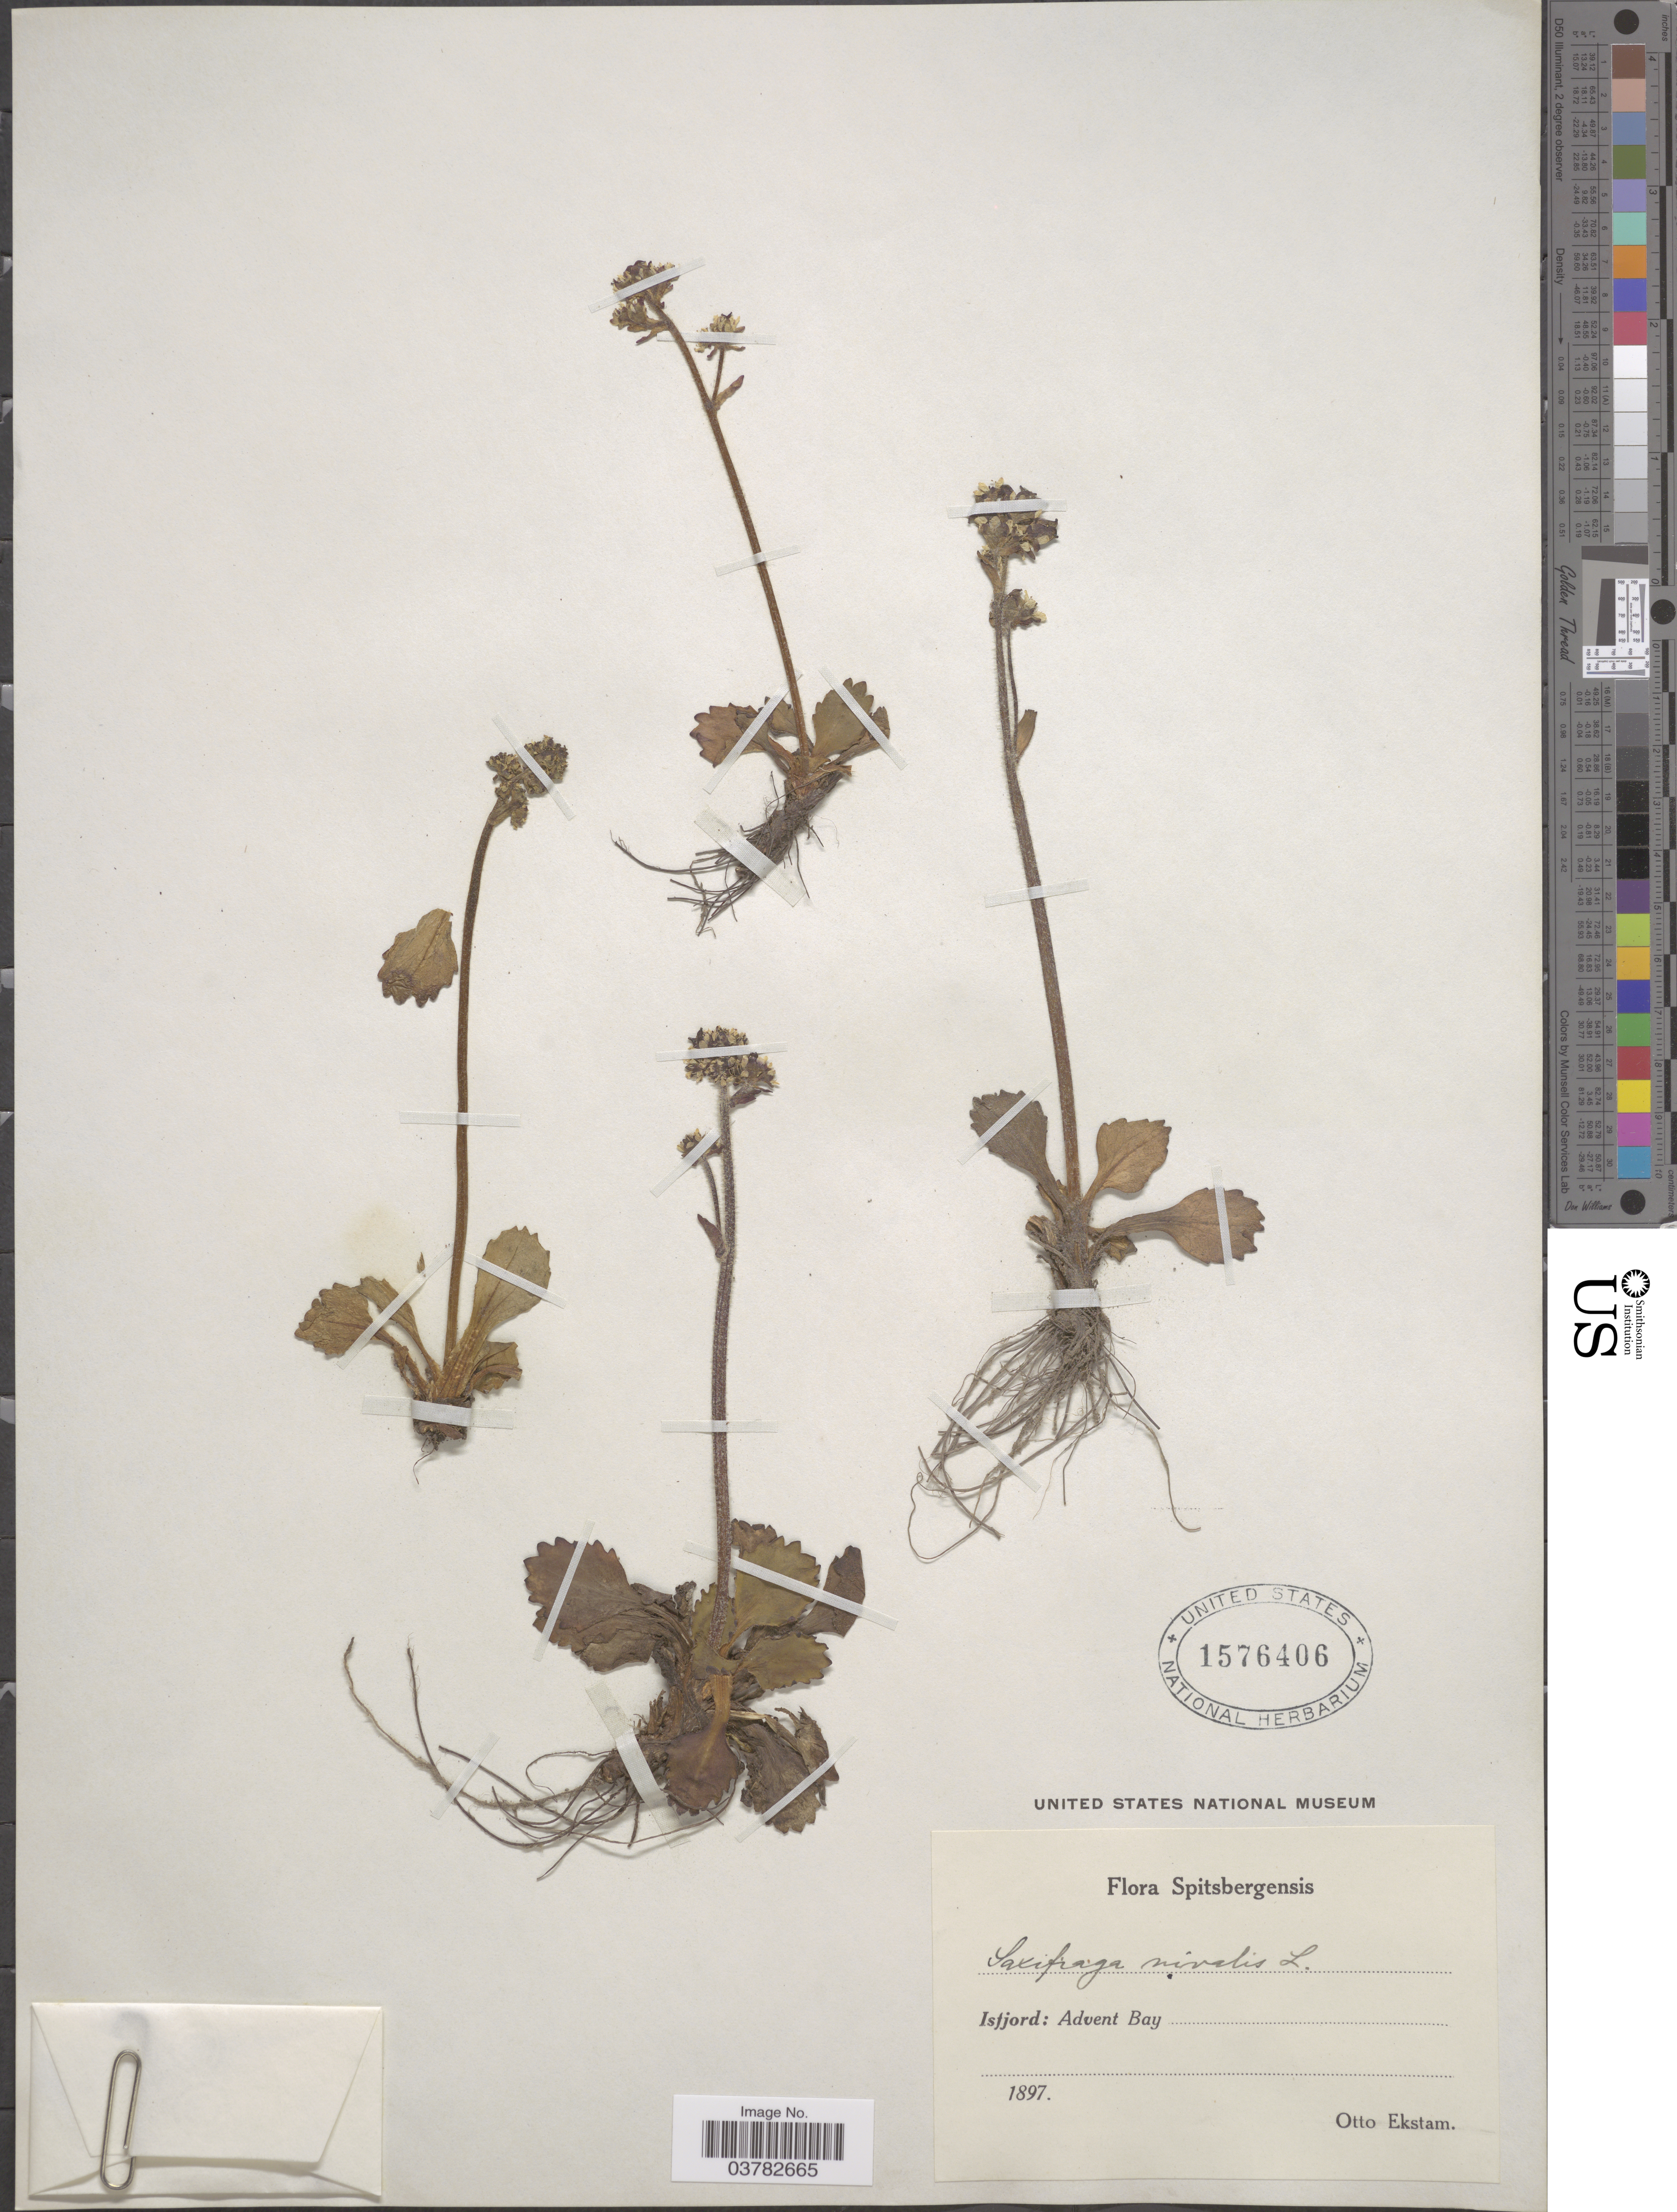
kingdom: Plantae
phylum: Tracheophyta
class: Magnoliopsida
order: Saxifragales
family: Saxifragaceae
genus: Micranthes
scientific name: Micranthes nivalis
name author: (L.) Small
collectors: O. Ekstam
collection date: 1897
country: Norway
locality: Spitsbergensis. Isfjord: Advent Bay.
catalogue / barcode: US 1576406